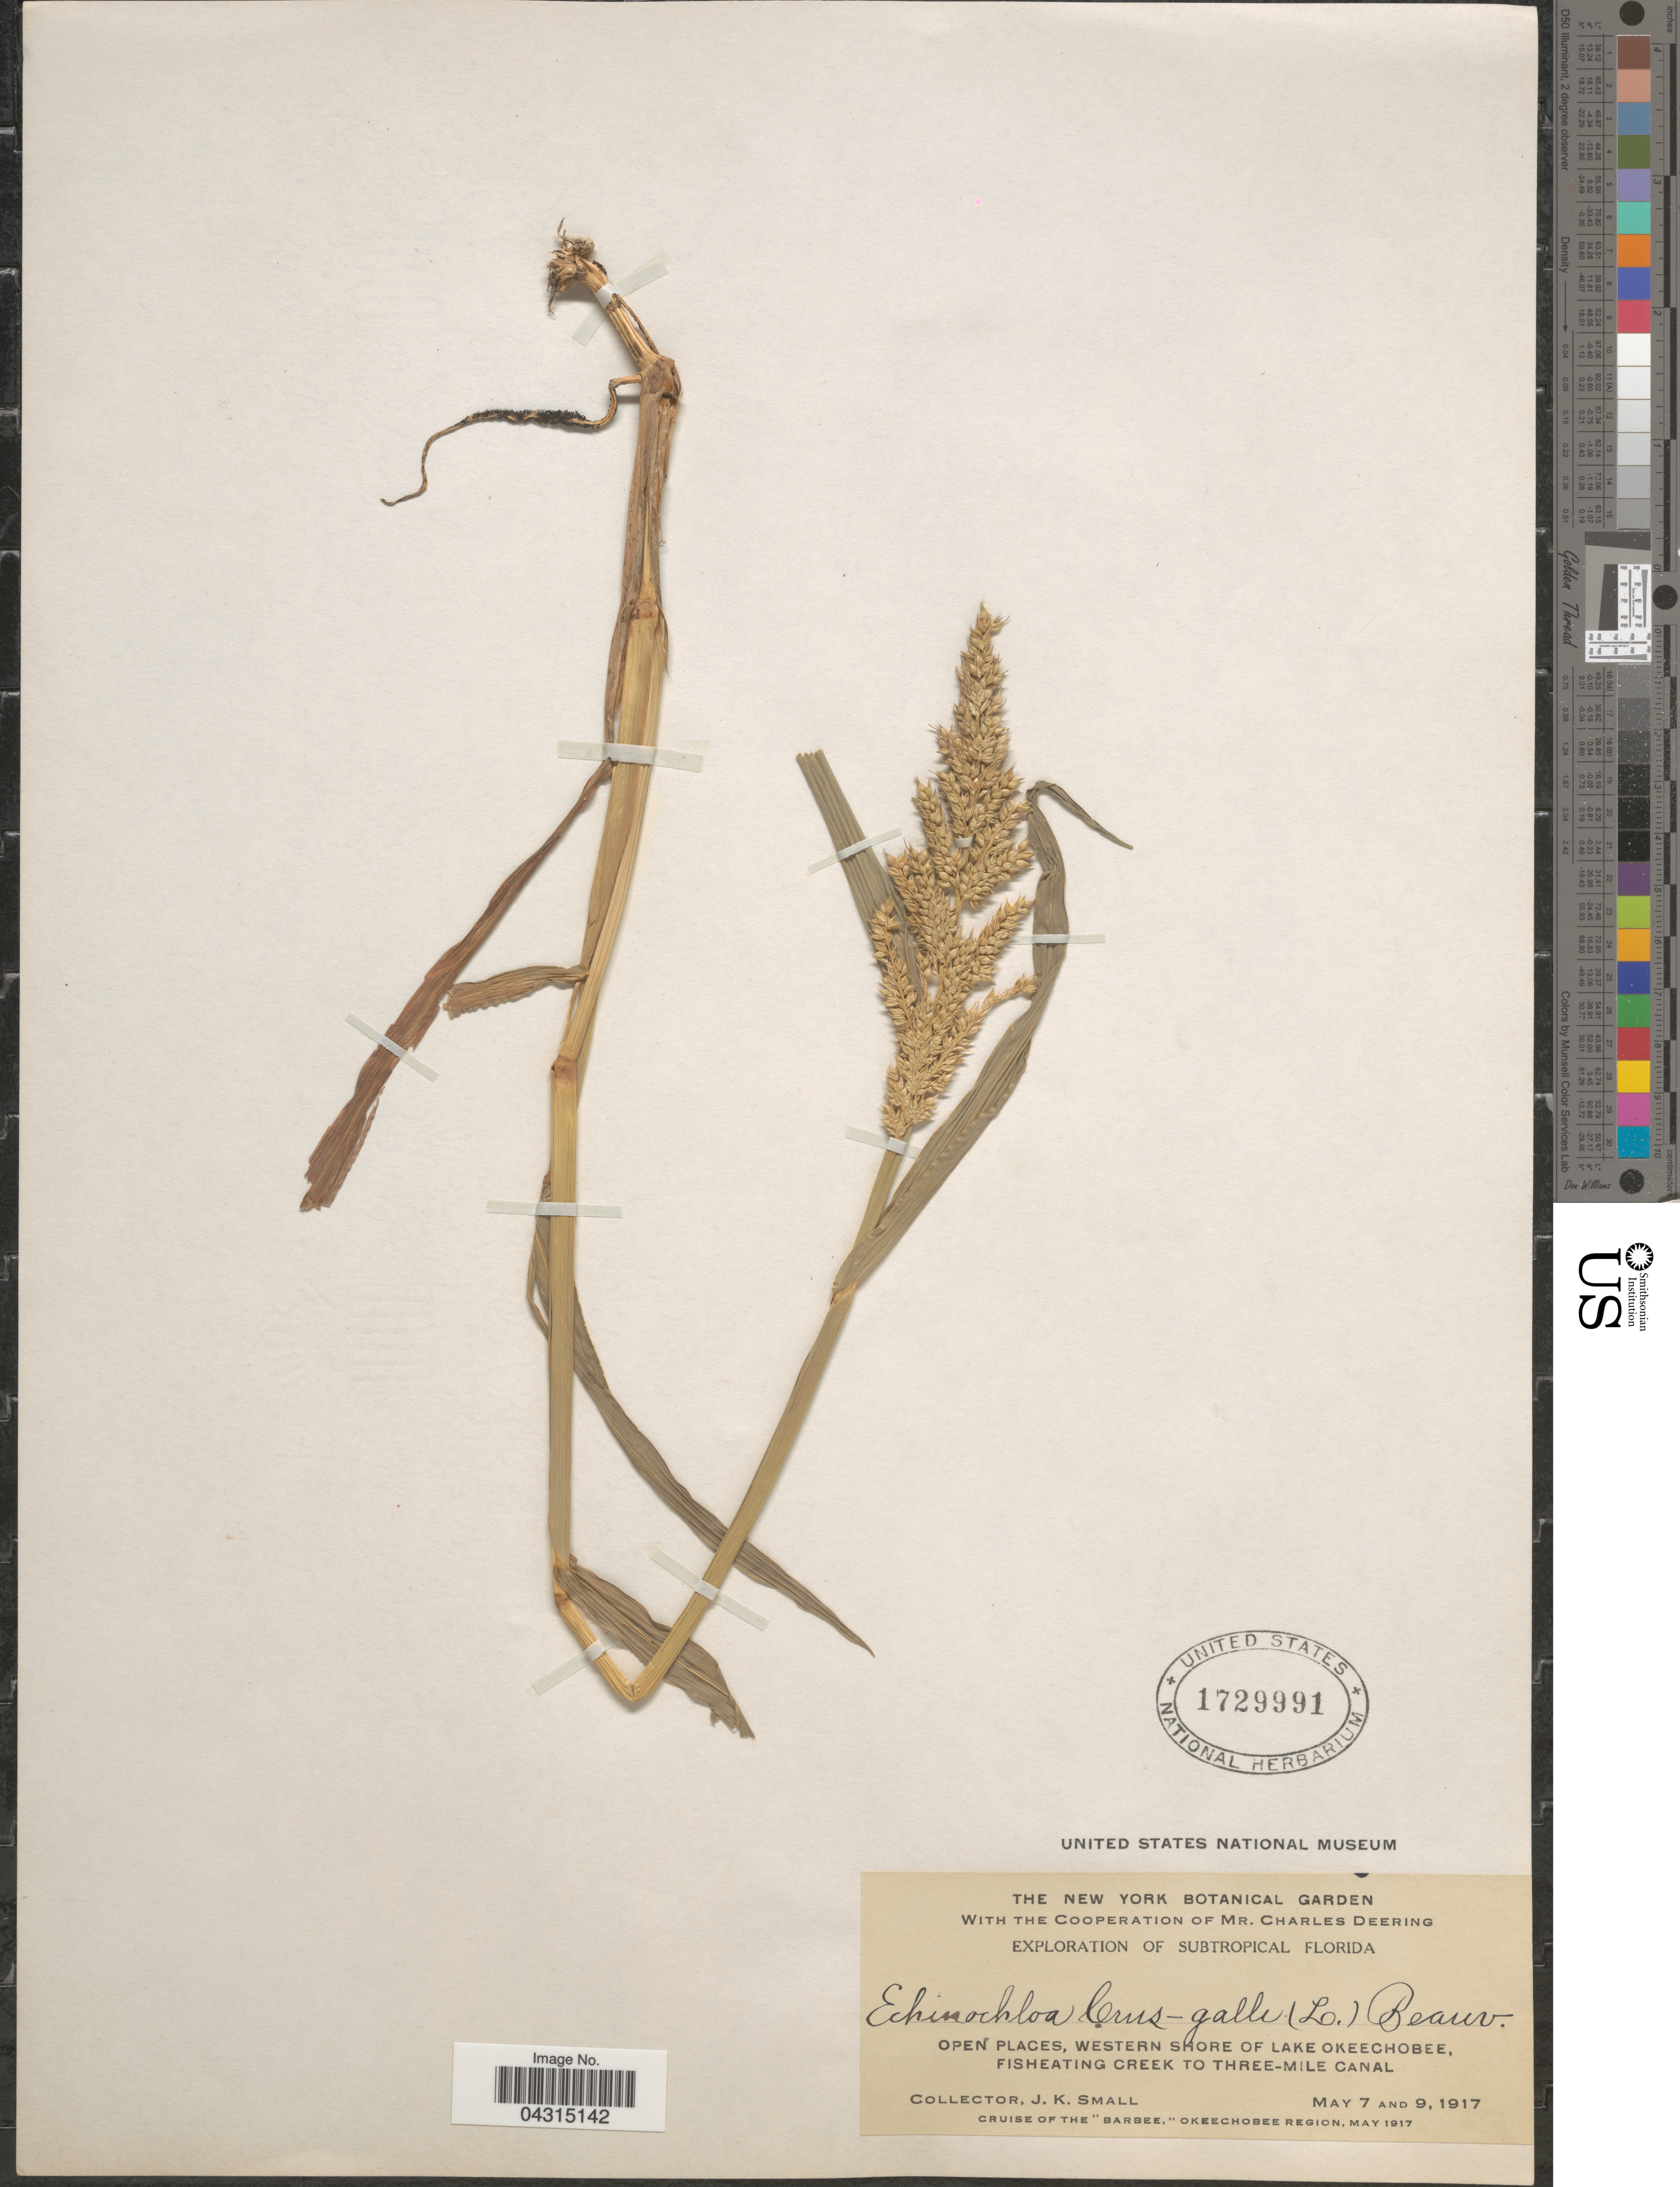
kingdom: Plantae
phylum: Tracheophyta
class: Liliopsida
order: Poales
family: Poaceae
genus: Echinochloa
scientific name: Echinochloa crus-galli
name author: (L.) P. Beauv.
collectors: J. K. Small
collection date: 1917-05-07/1917-05-09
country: United States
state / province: Florida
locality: Exploration of Subtropical Florida. Open places, Western Shore of Lake Okeechobee, fisheating creek to Three-Mile Canal.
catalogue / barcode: US 1729991